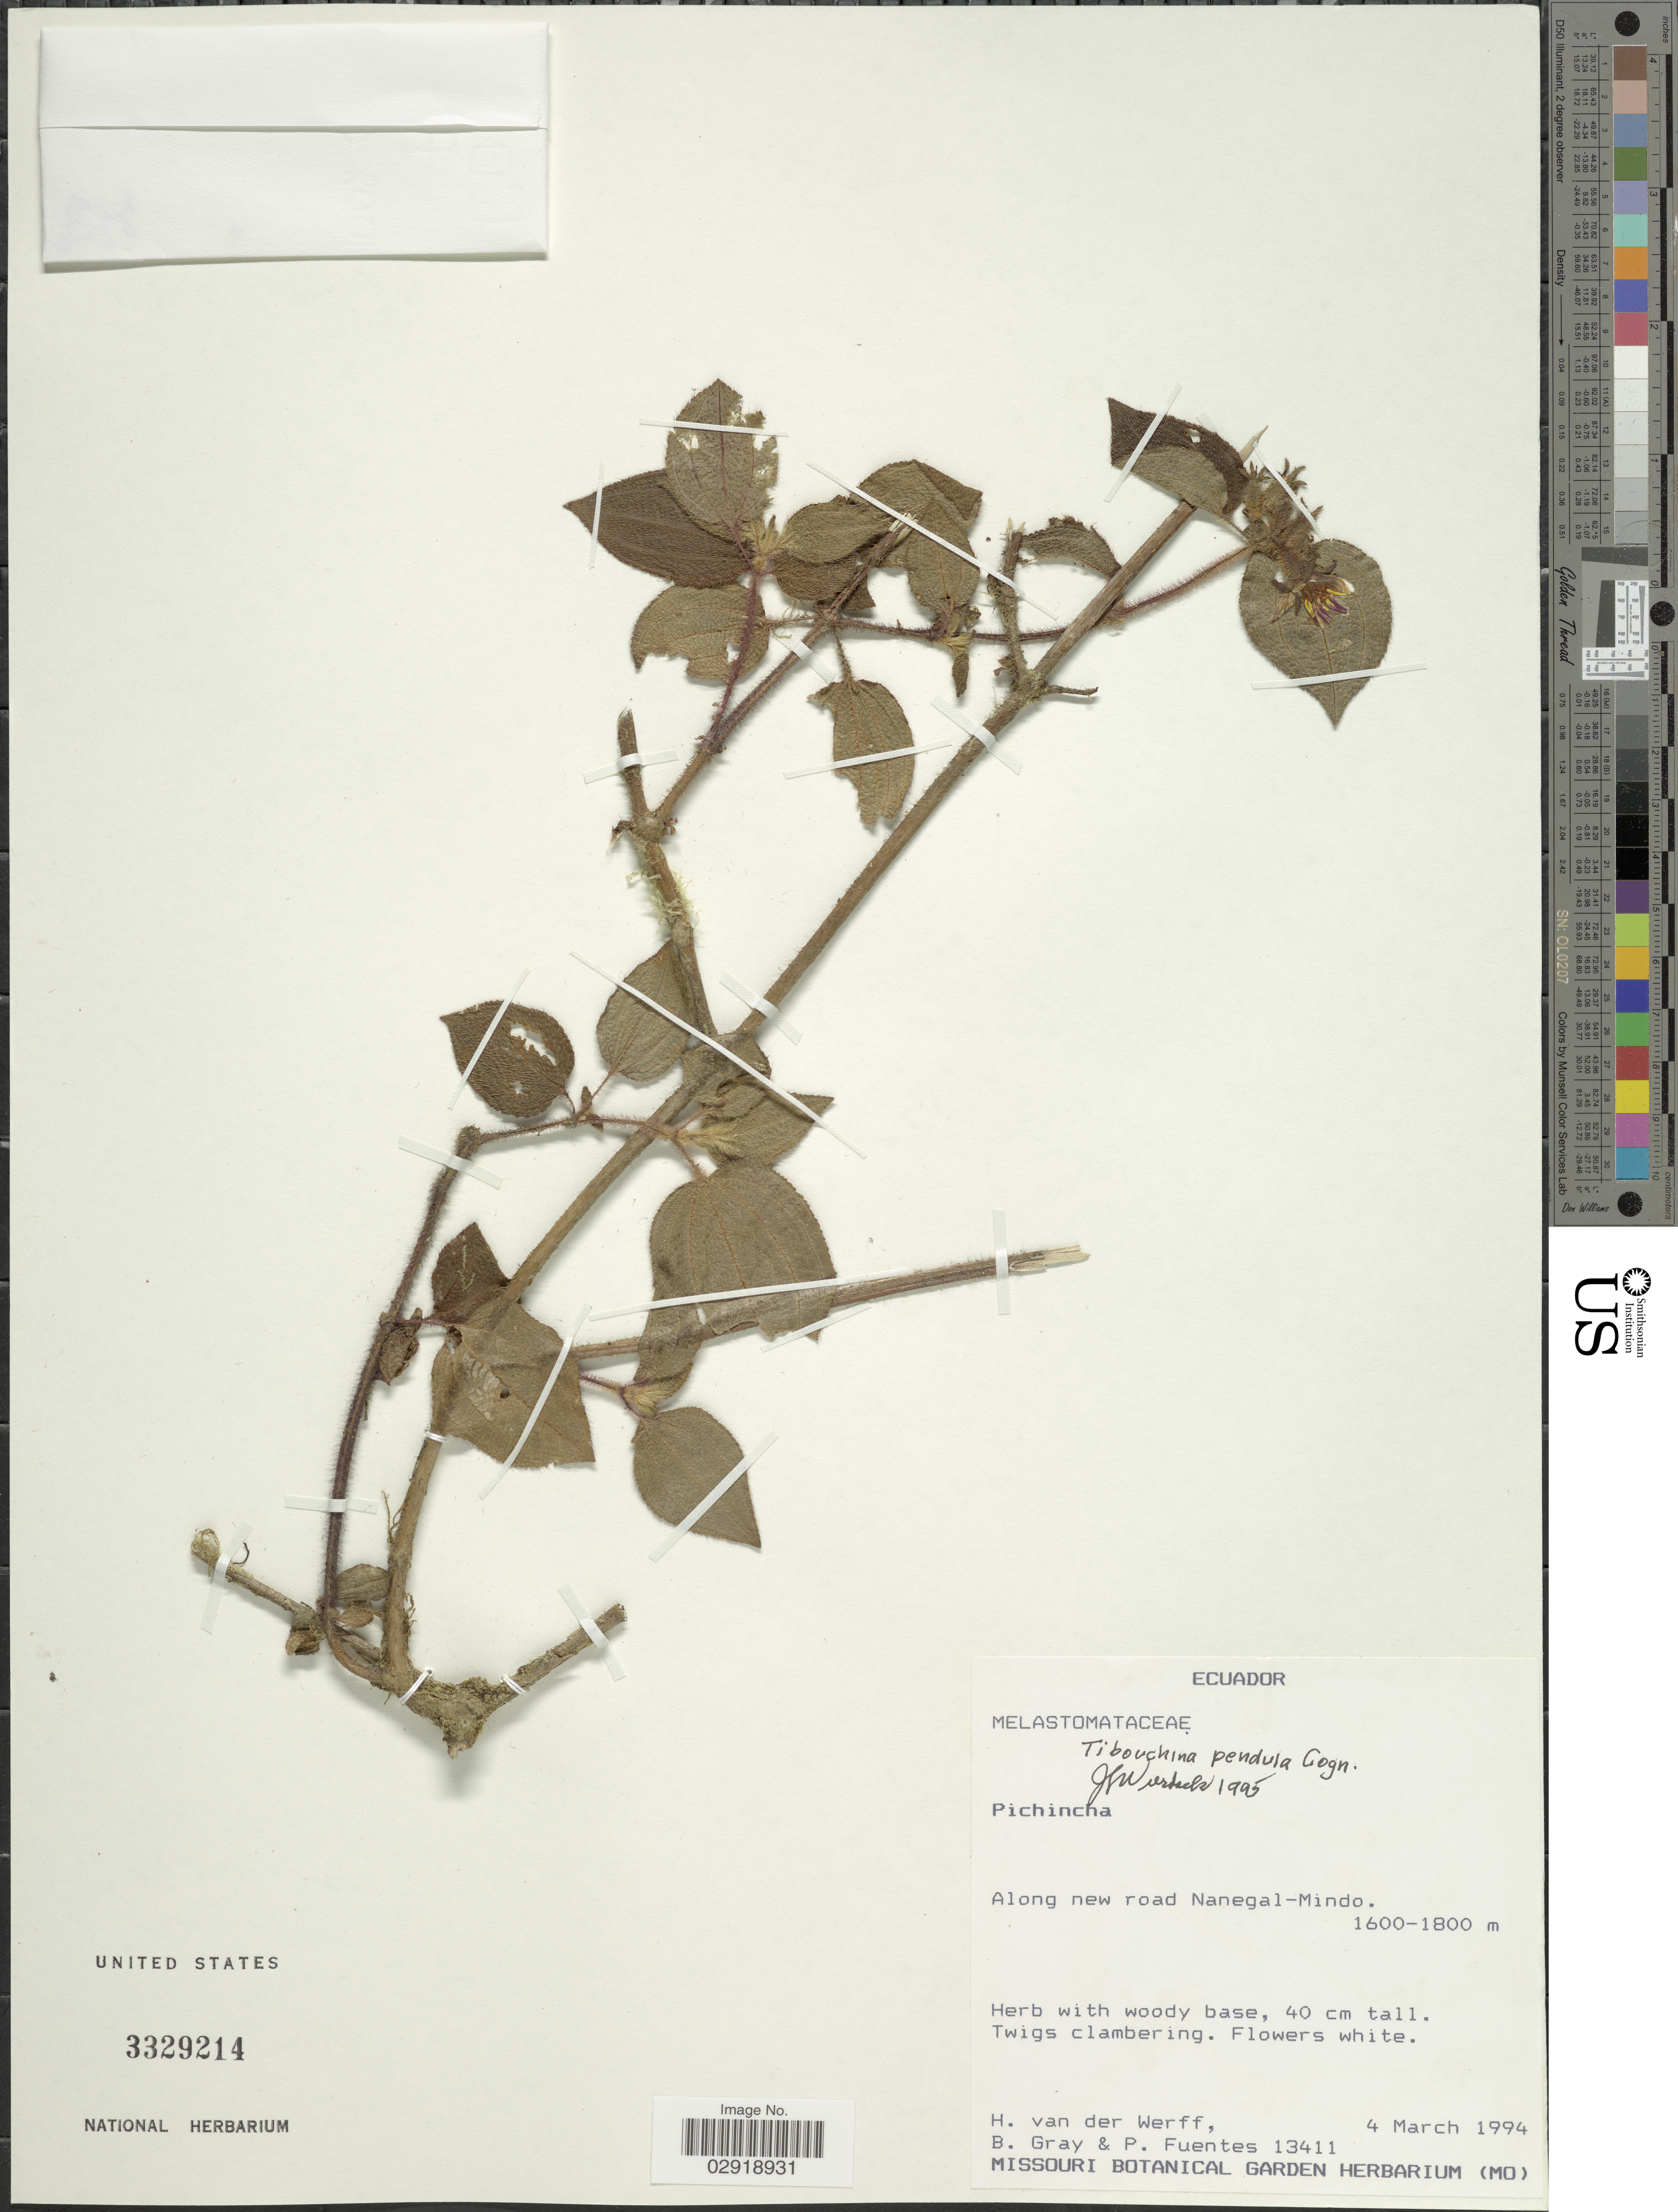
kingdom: Plantae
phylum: Tracheophyta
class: Magnoliopsida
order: Myrtales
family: Melastomataceae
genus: Chaetogastra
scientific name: Chaetogastra pendula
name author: (Cogn.) P.J.F. Guim. & Michelang.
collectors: H. van der Werff, B. Gray & P. Fuentes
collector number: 13411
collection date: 1994-03-04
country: Ecuador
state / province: Pichincha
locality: Along new road Nanegal-Mindo.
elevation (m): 1600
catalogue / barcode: US 3329214